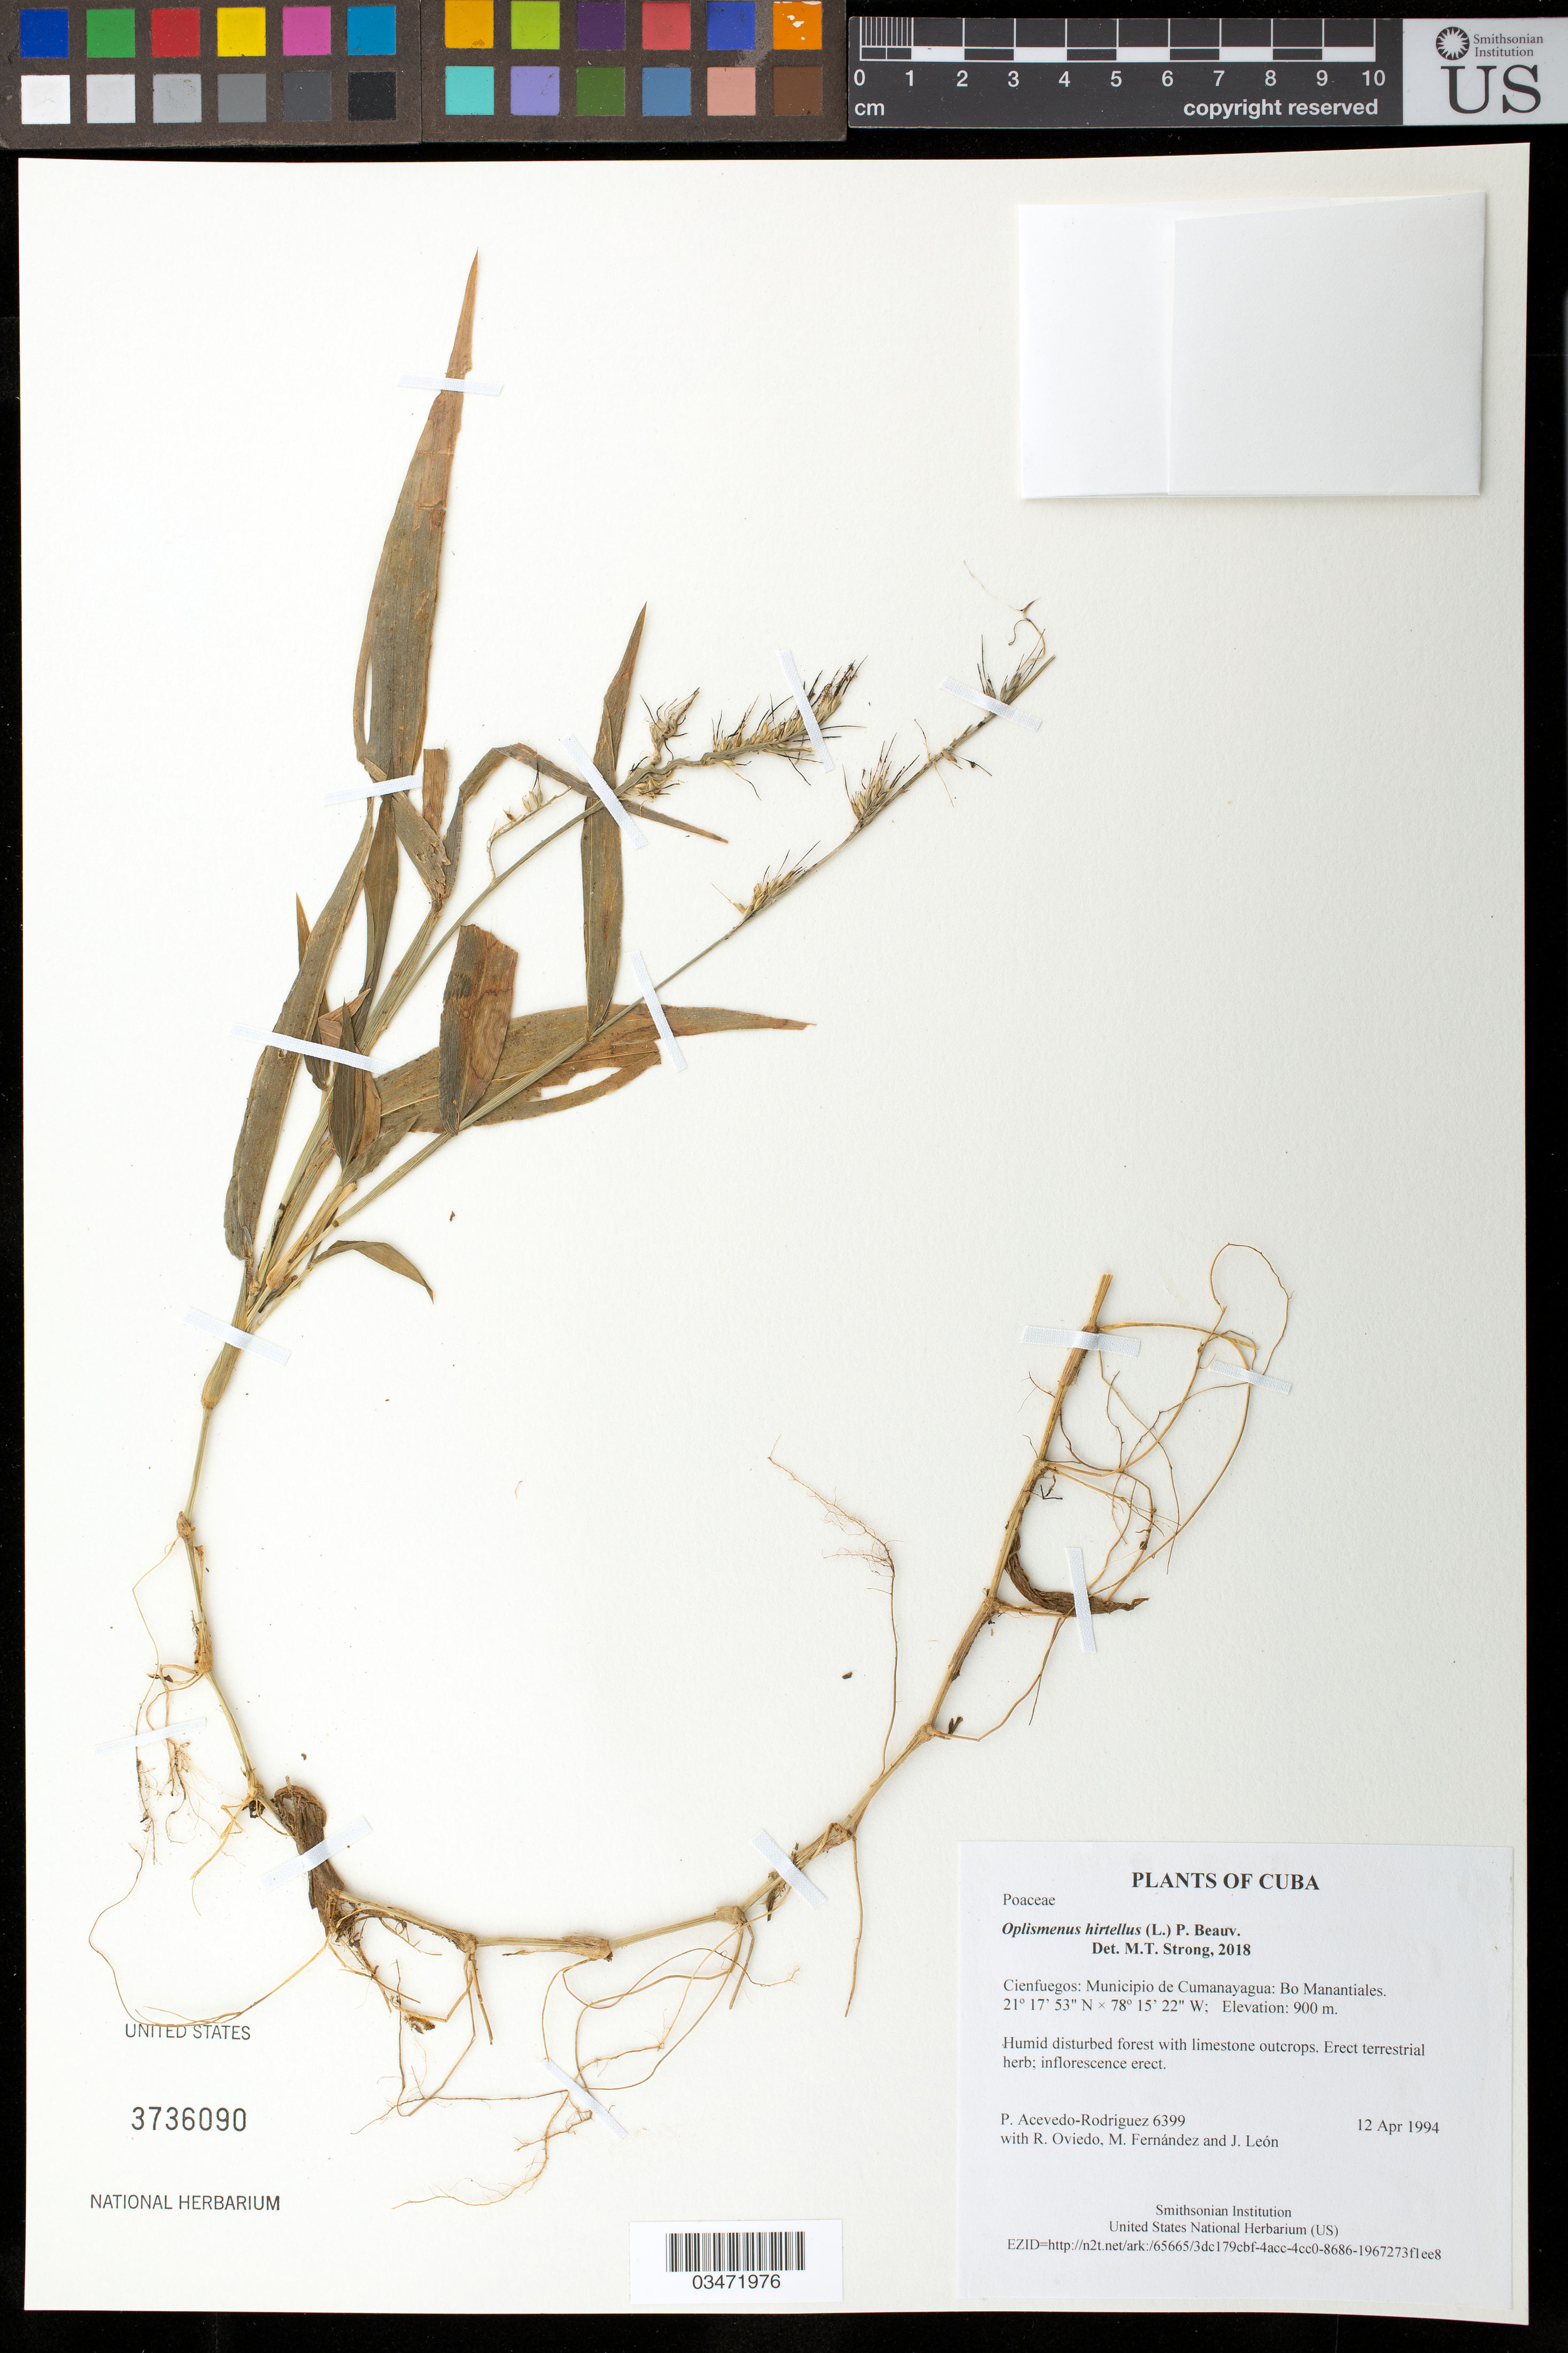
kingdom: Plantae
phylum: Tracheophyta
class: Liliopsida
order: Poales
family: Poaceae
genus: Oplismenus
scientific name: Oplismenus hirtellus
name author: (L.) P. Beauv.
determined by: Strong, Mark T., (BOT), Smithsonian Institution - National Museum of Natural History (UNITED STATES)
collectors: P. Acevedo-Rodr., R. Oviedo, M. Fernández & J. León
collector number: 6399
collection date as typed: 12 Apr 1994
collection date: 1994-04-12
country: Cuba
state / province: Cienfuegos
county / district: Municipio de Cumanayagua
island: Cuba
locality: Bo Manantiales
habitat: Humid disturbed forest with limestone outcrops.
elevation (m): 900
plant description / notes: US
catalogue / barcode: US 3736090